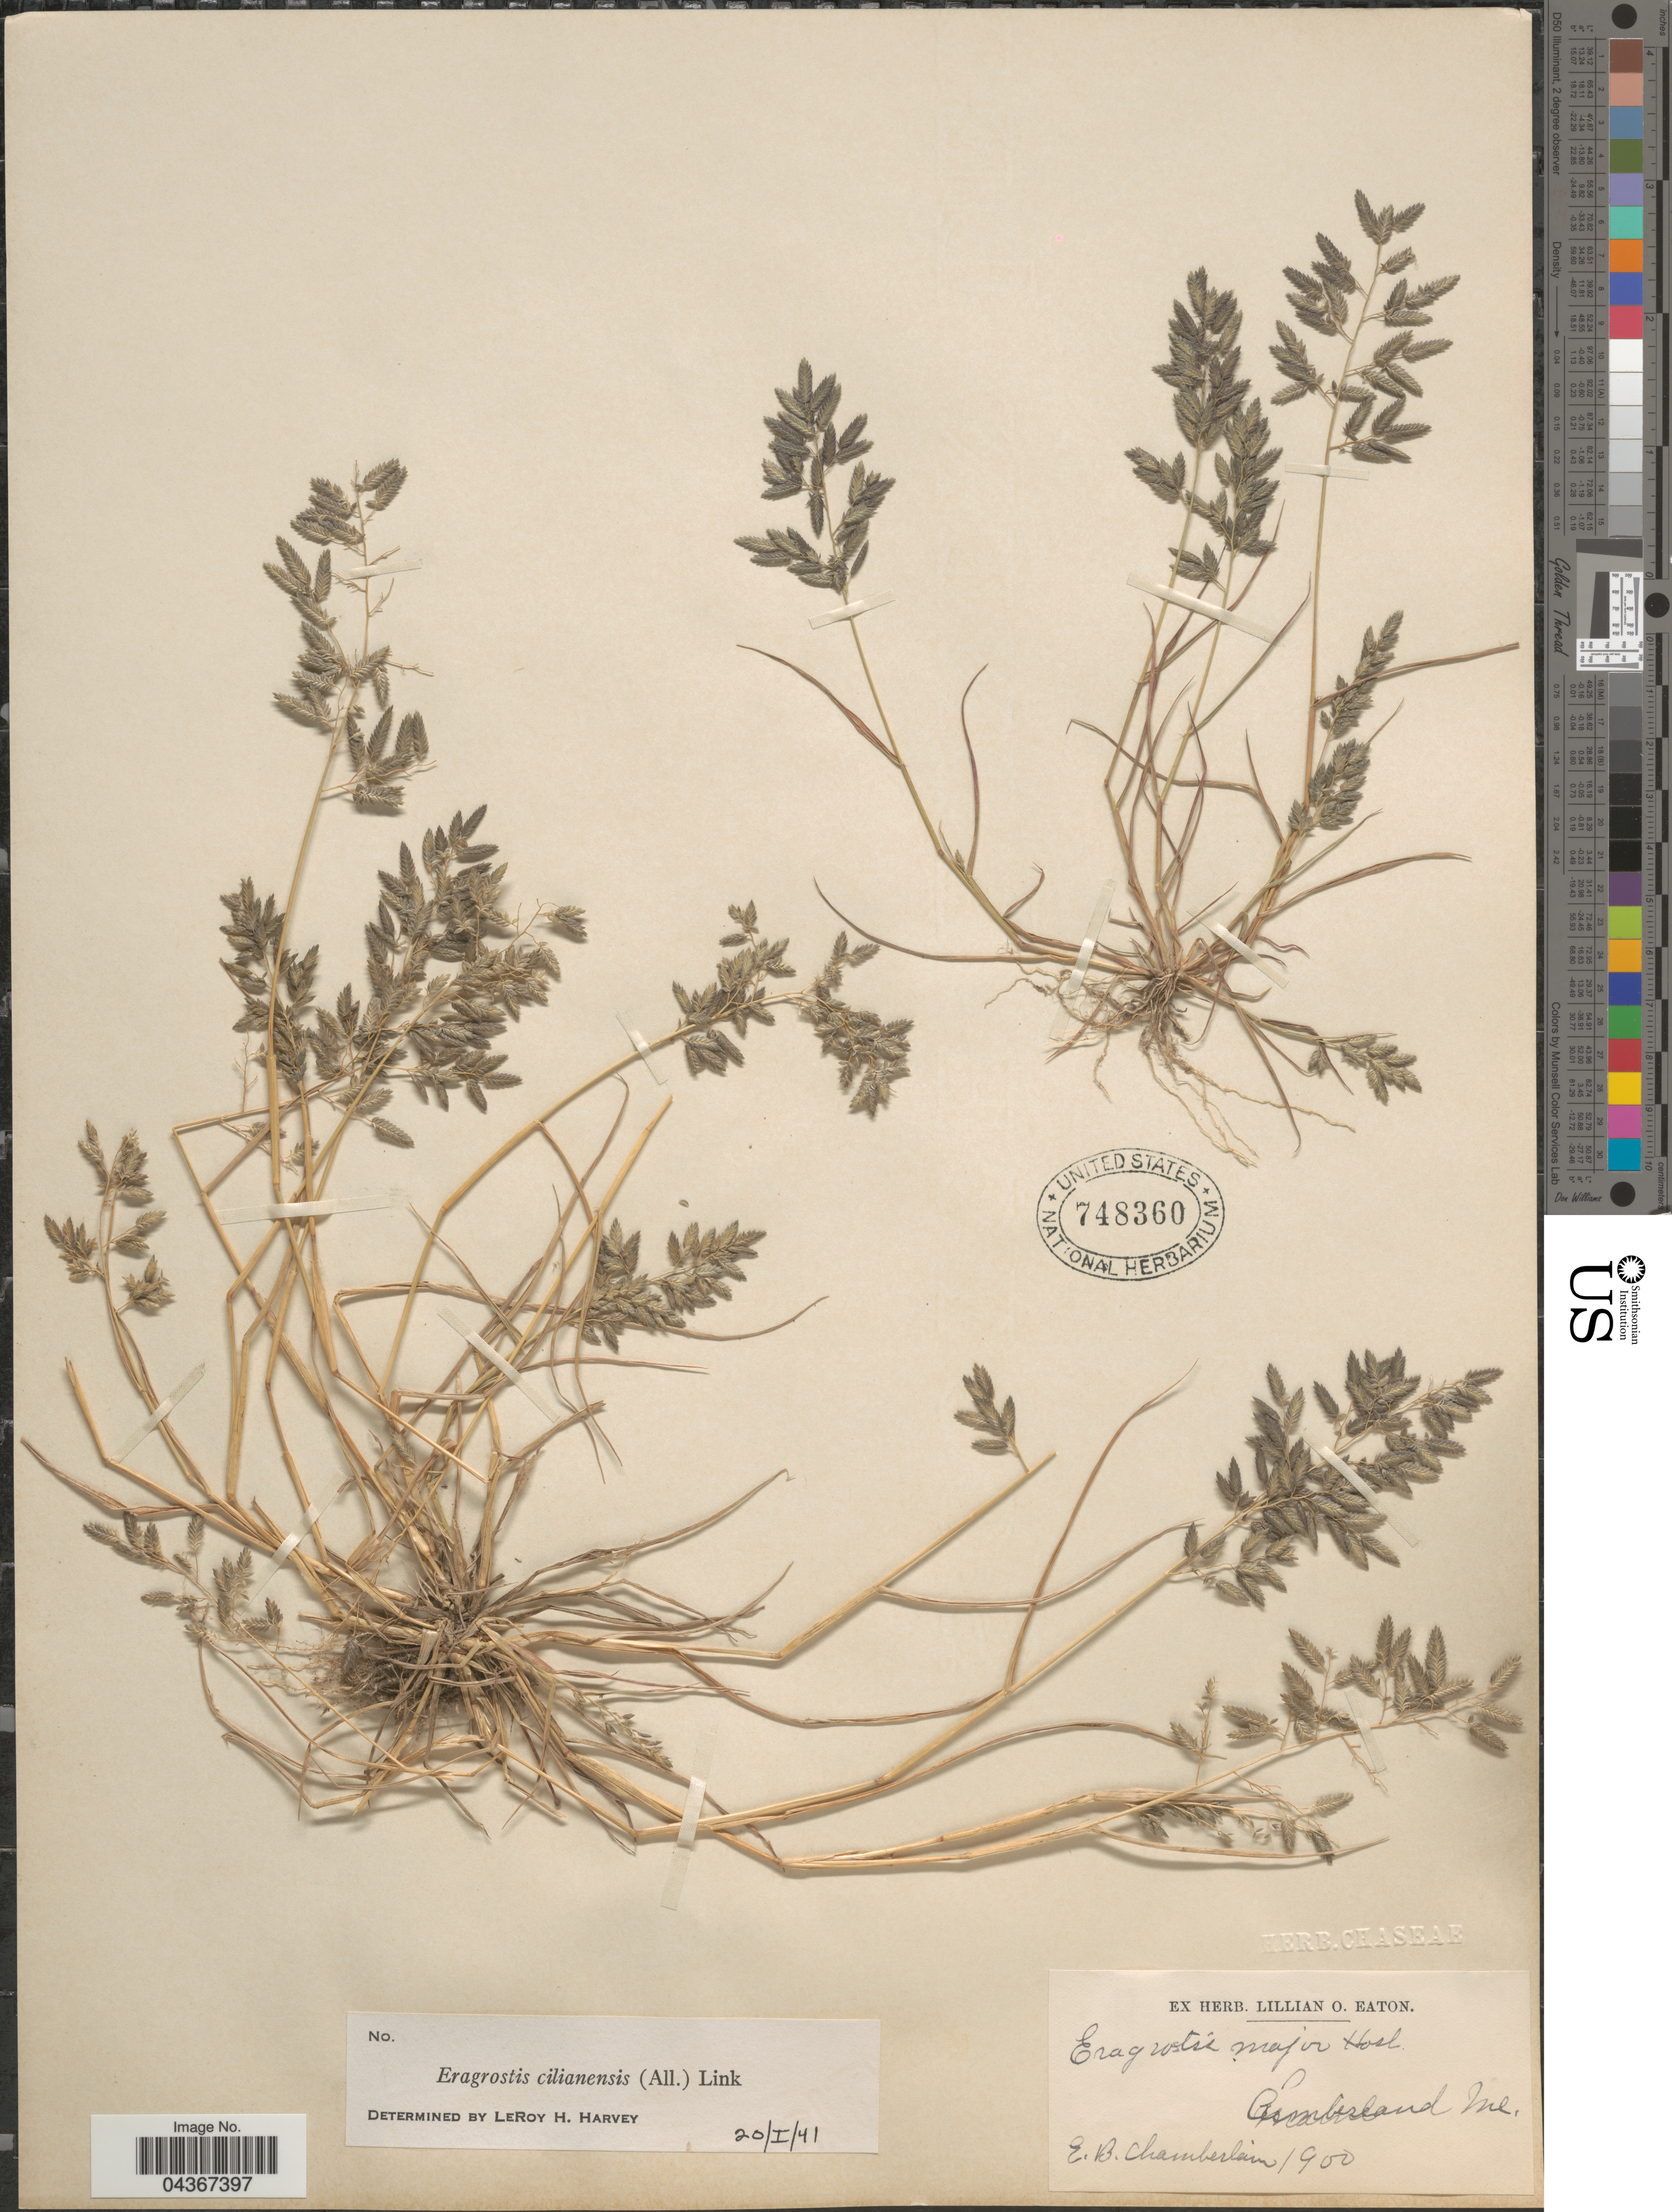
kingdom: Plantae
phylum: Tracheophyta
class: Liliopsida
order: Poales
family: Poaceae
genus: Eragrostis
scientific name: Eragrostis cilianensis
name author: (Bellardi) Vignolo ex Janch.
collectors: E. Chamberlain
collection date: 1900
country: United States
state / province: Maine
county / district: Cumberland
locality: Cumberland.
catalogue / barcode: US 748360